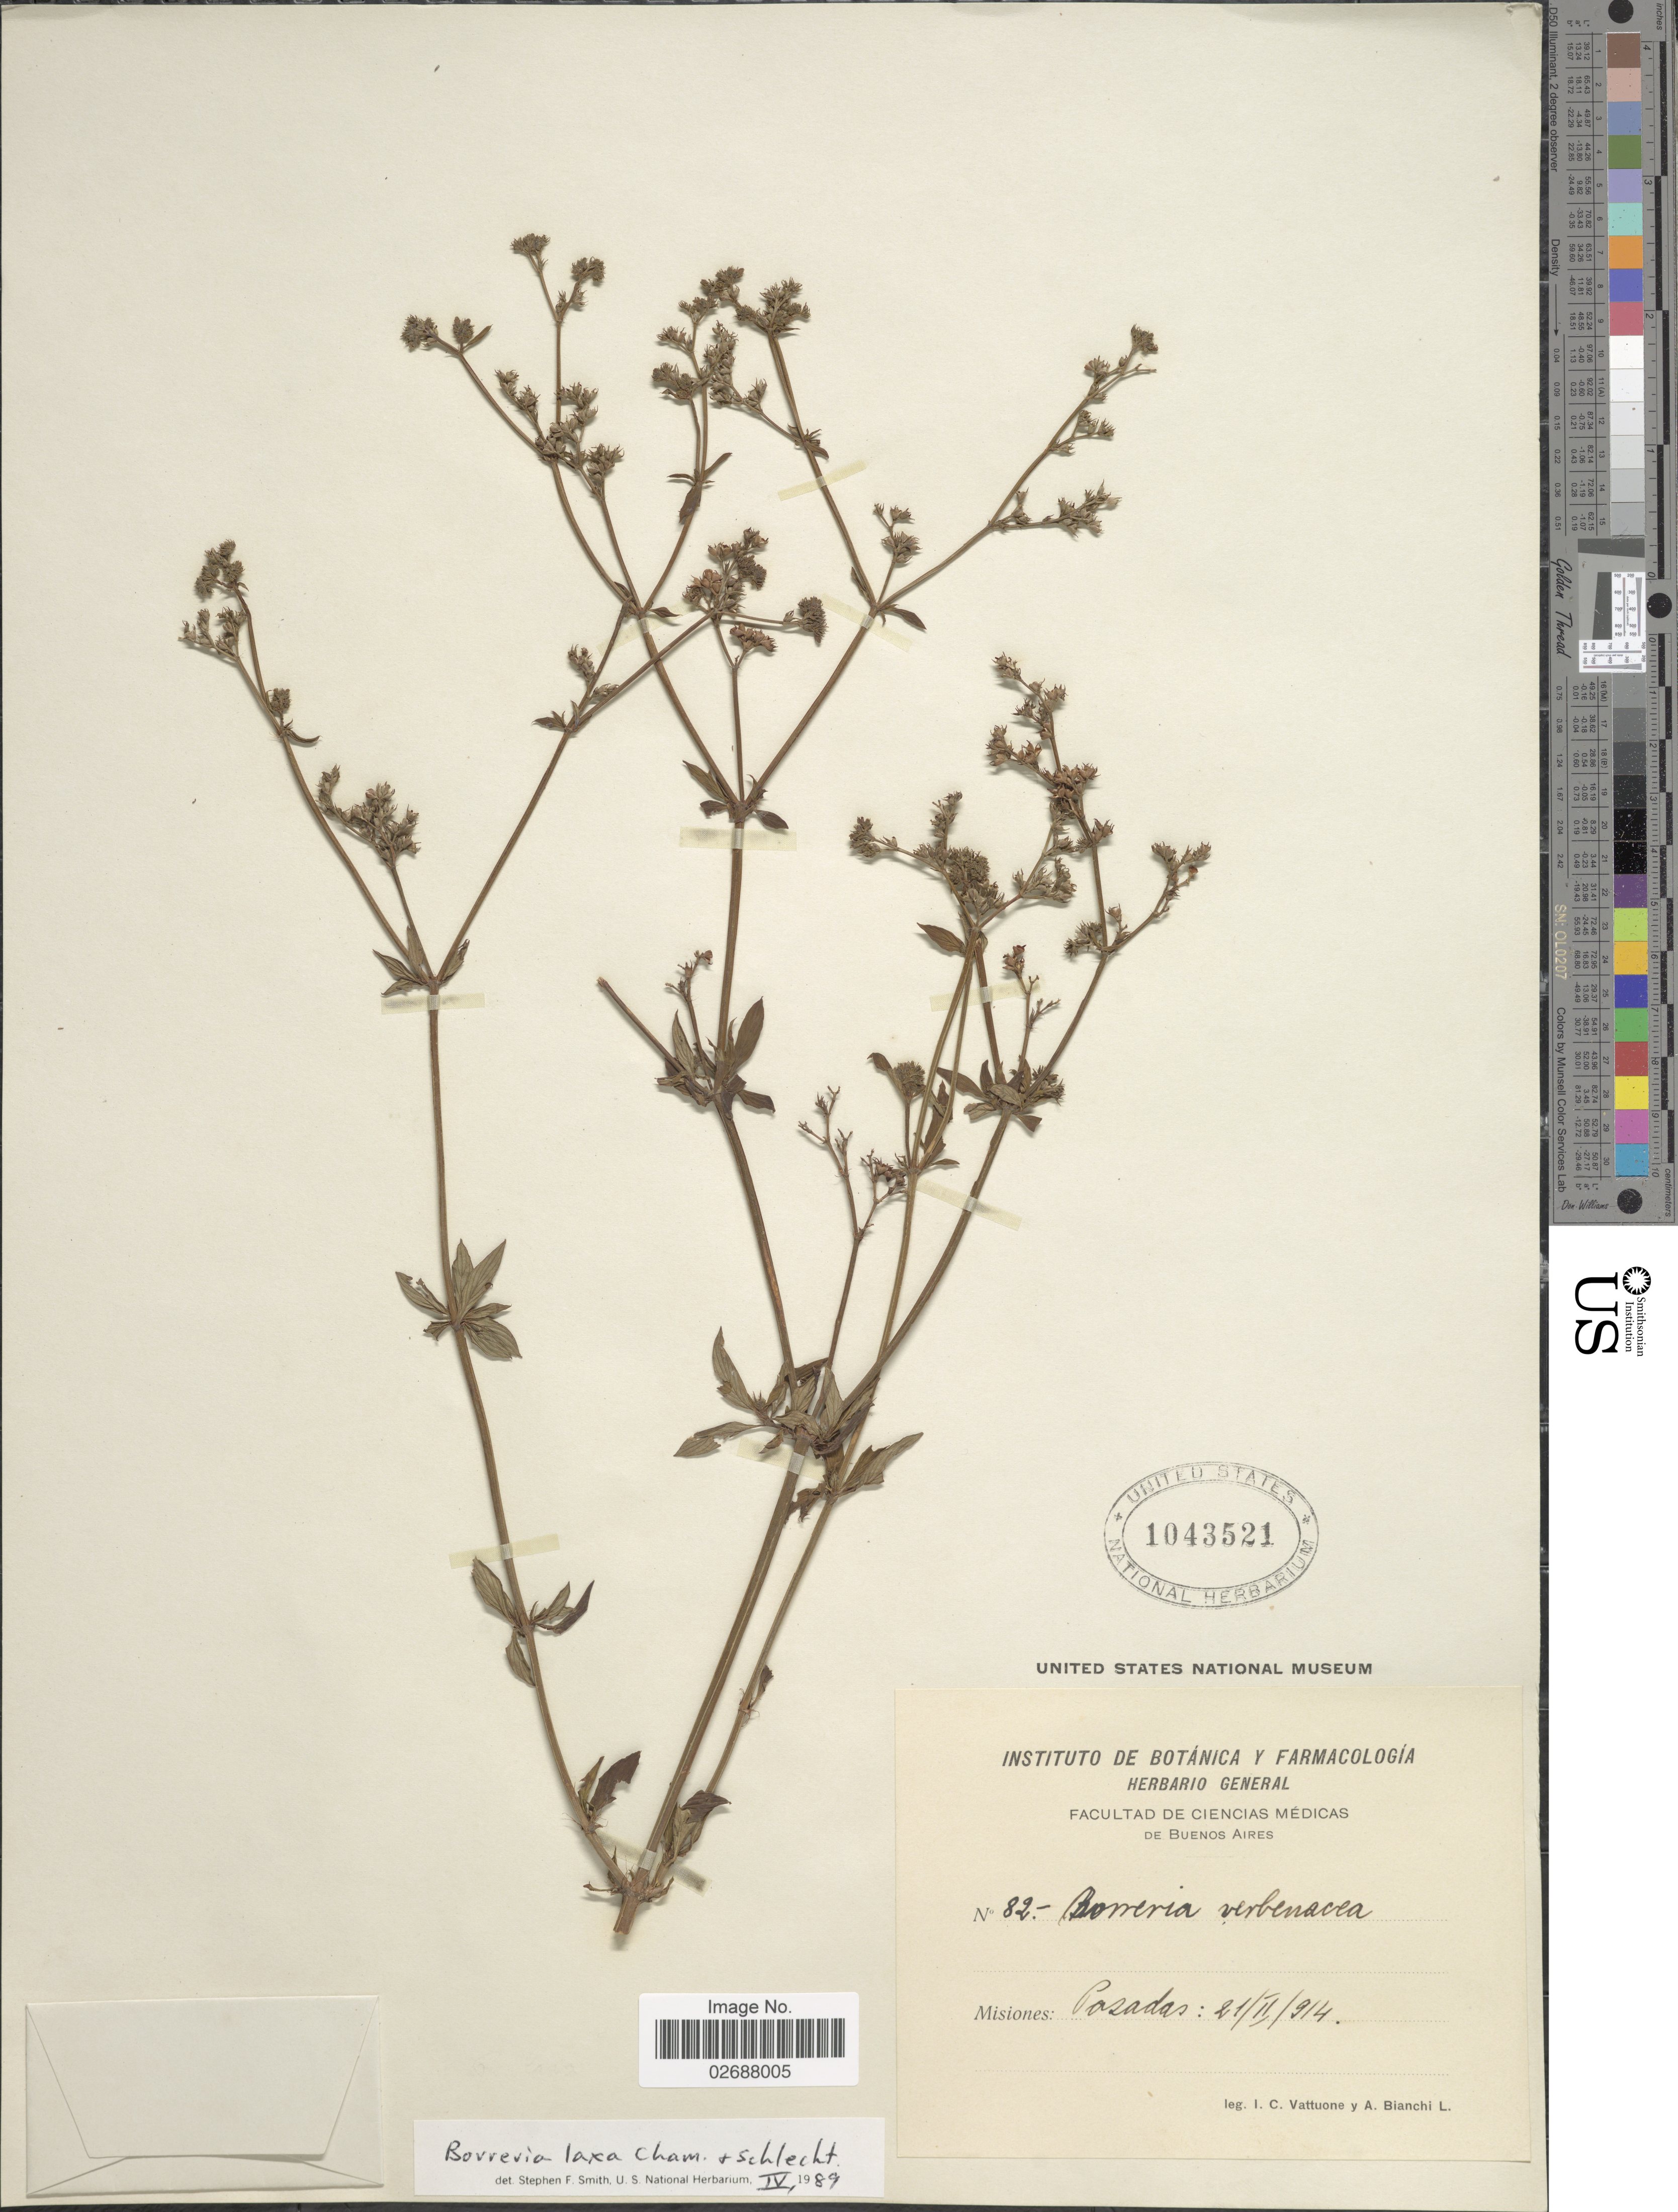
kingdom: Plantae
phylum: Tracheophyta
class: Magnoliopsida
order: Gentianales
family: Rubiaceae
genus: Galianthe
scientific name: Galianthe laxa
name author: (Cham. & Schltdl.) E.L. Cabral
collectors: I. Vattuone & A. Bianchi L.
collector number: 82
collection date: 1914-02-21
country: Argentina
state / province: Misiones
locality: Posadas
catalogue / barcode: US 1043521